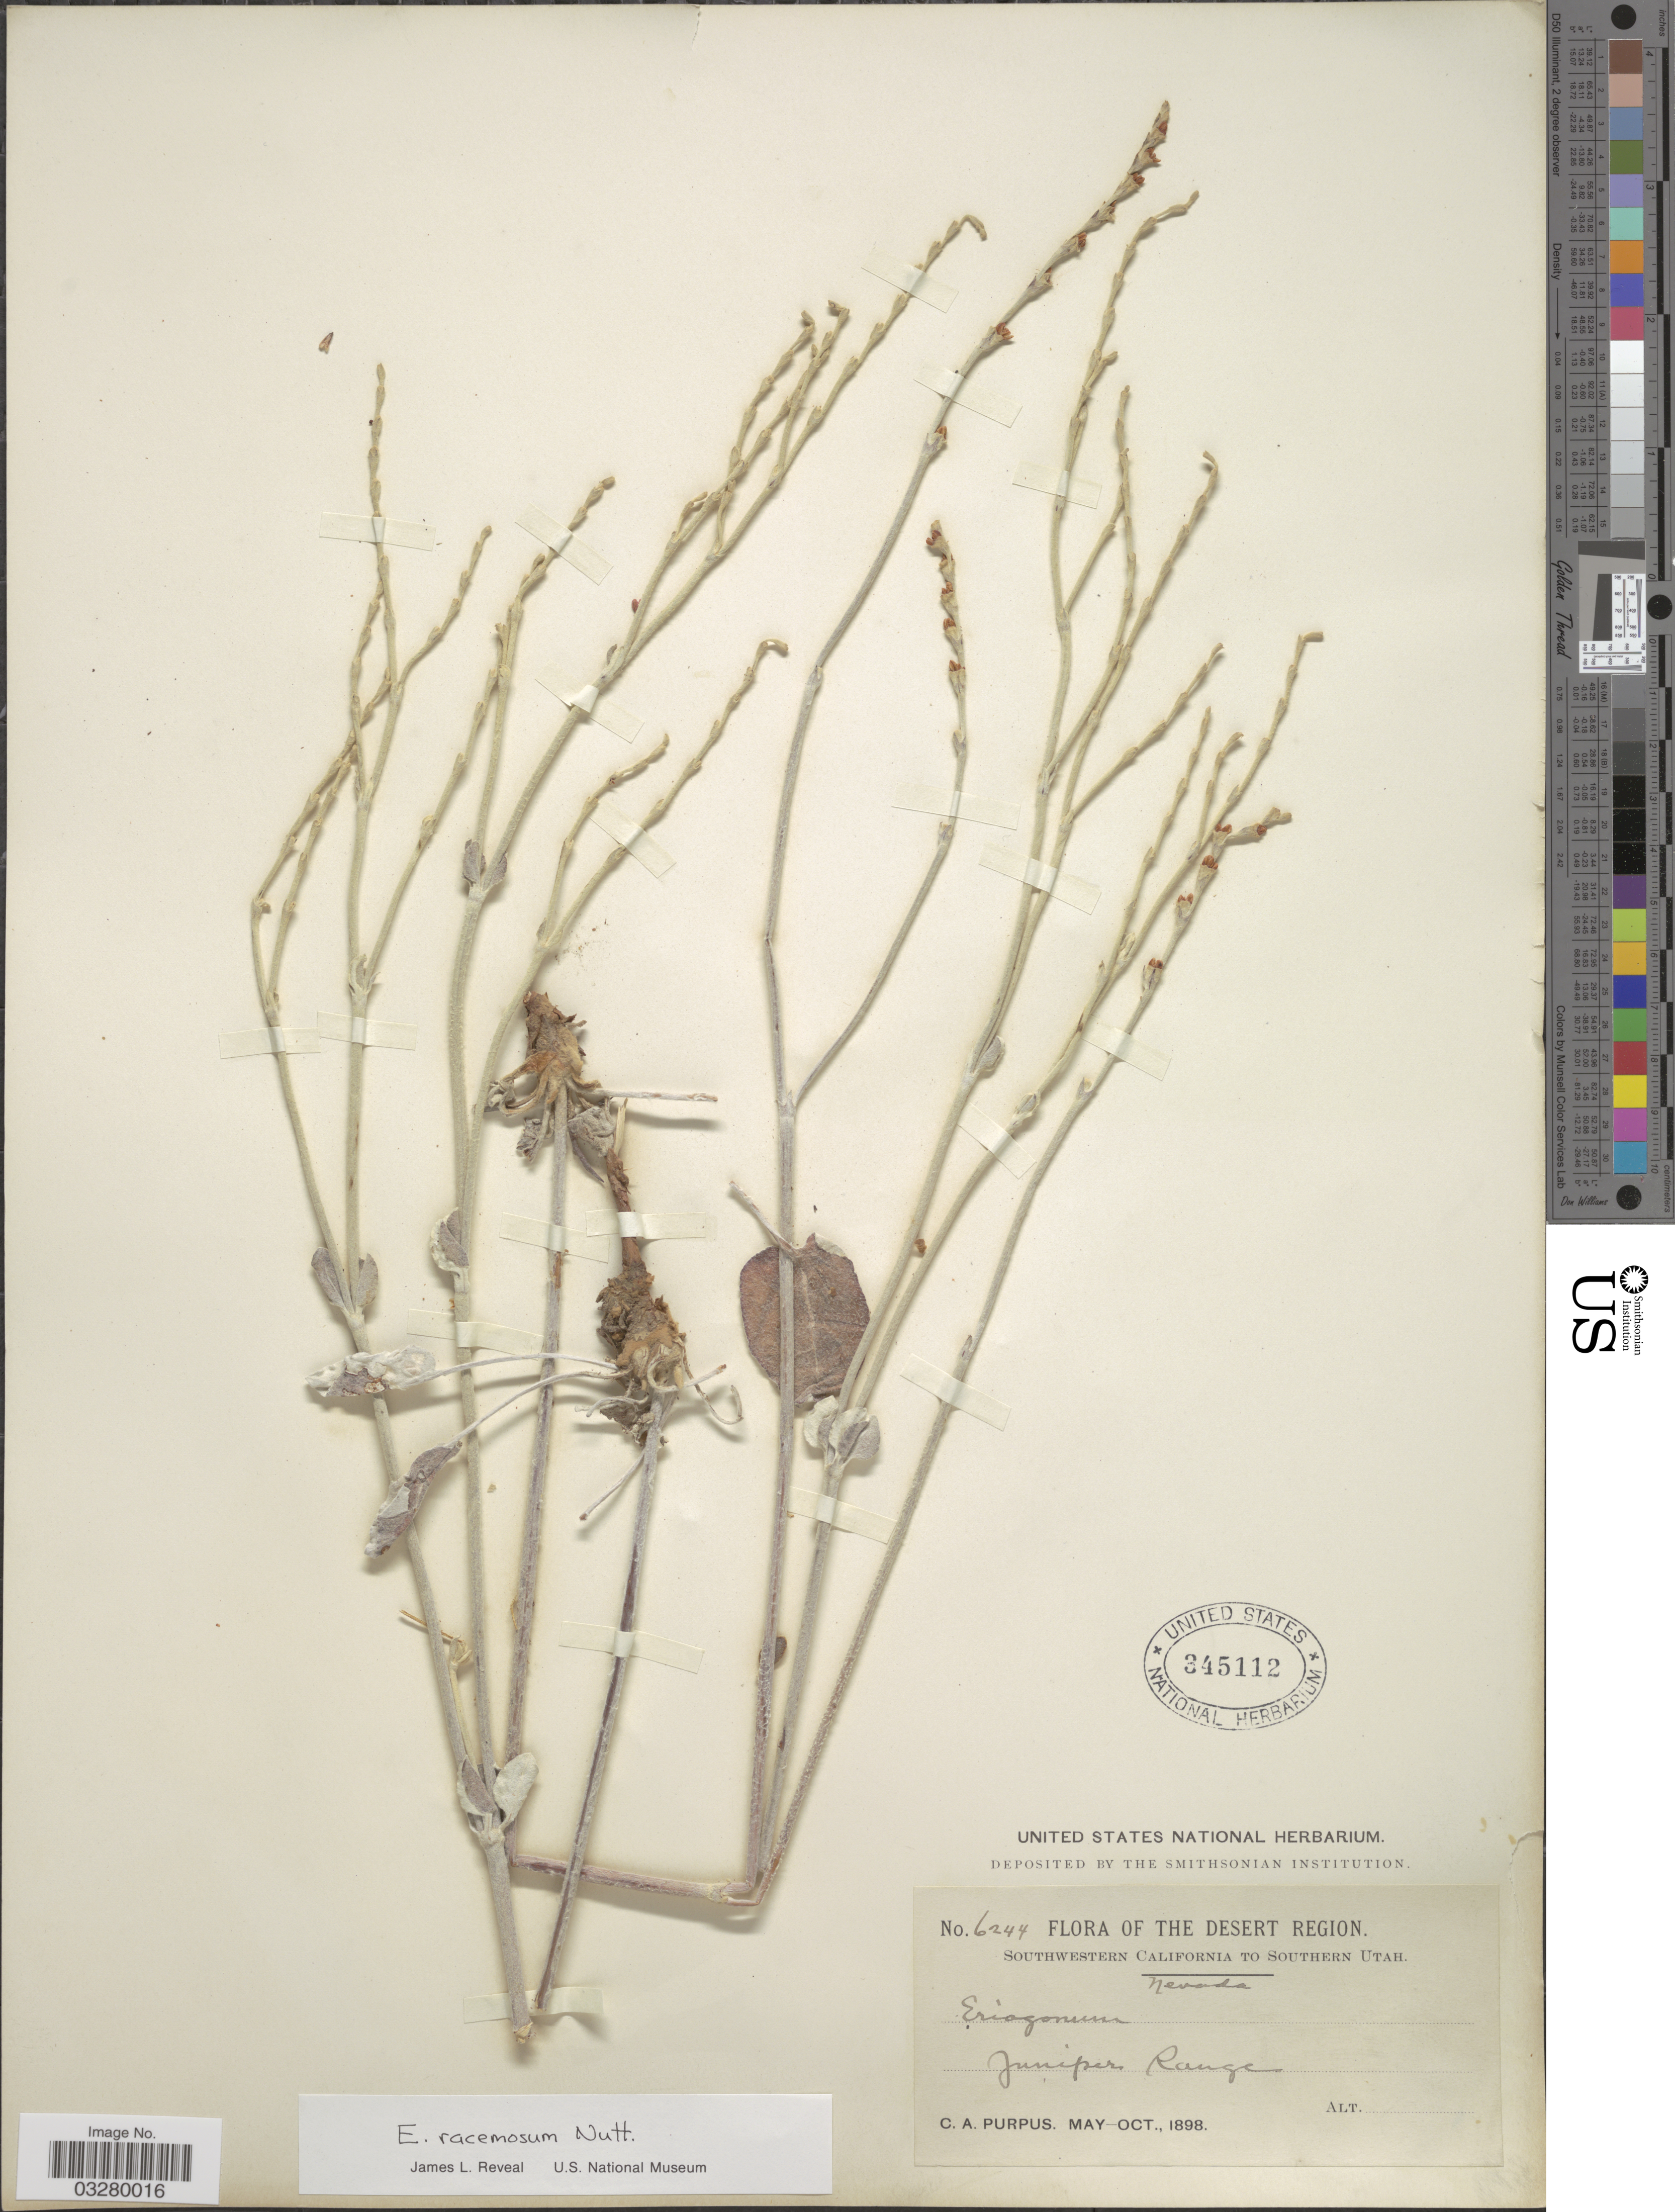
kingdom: Plantae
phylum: Tracheophyta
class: Magnoliopsida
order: Caryophyllales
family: Polygonaceae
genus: Eriogonum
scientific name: Eriogonum racemosum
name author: Nutt.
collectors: C. A. Purpus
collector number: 6244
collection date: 1898-05/1898-10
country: United States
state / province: Nevada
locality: The Desert Region, Southwestern California to Southern Utah. Juniper Range.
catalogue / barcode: US 345112